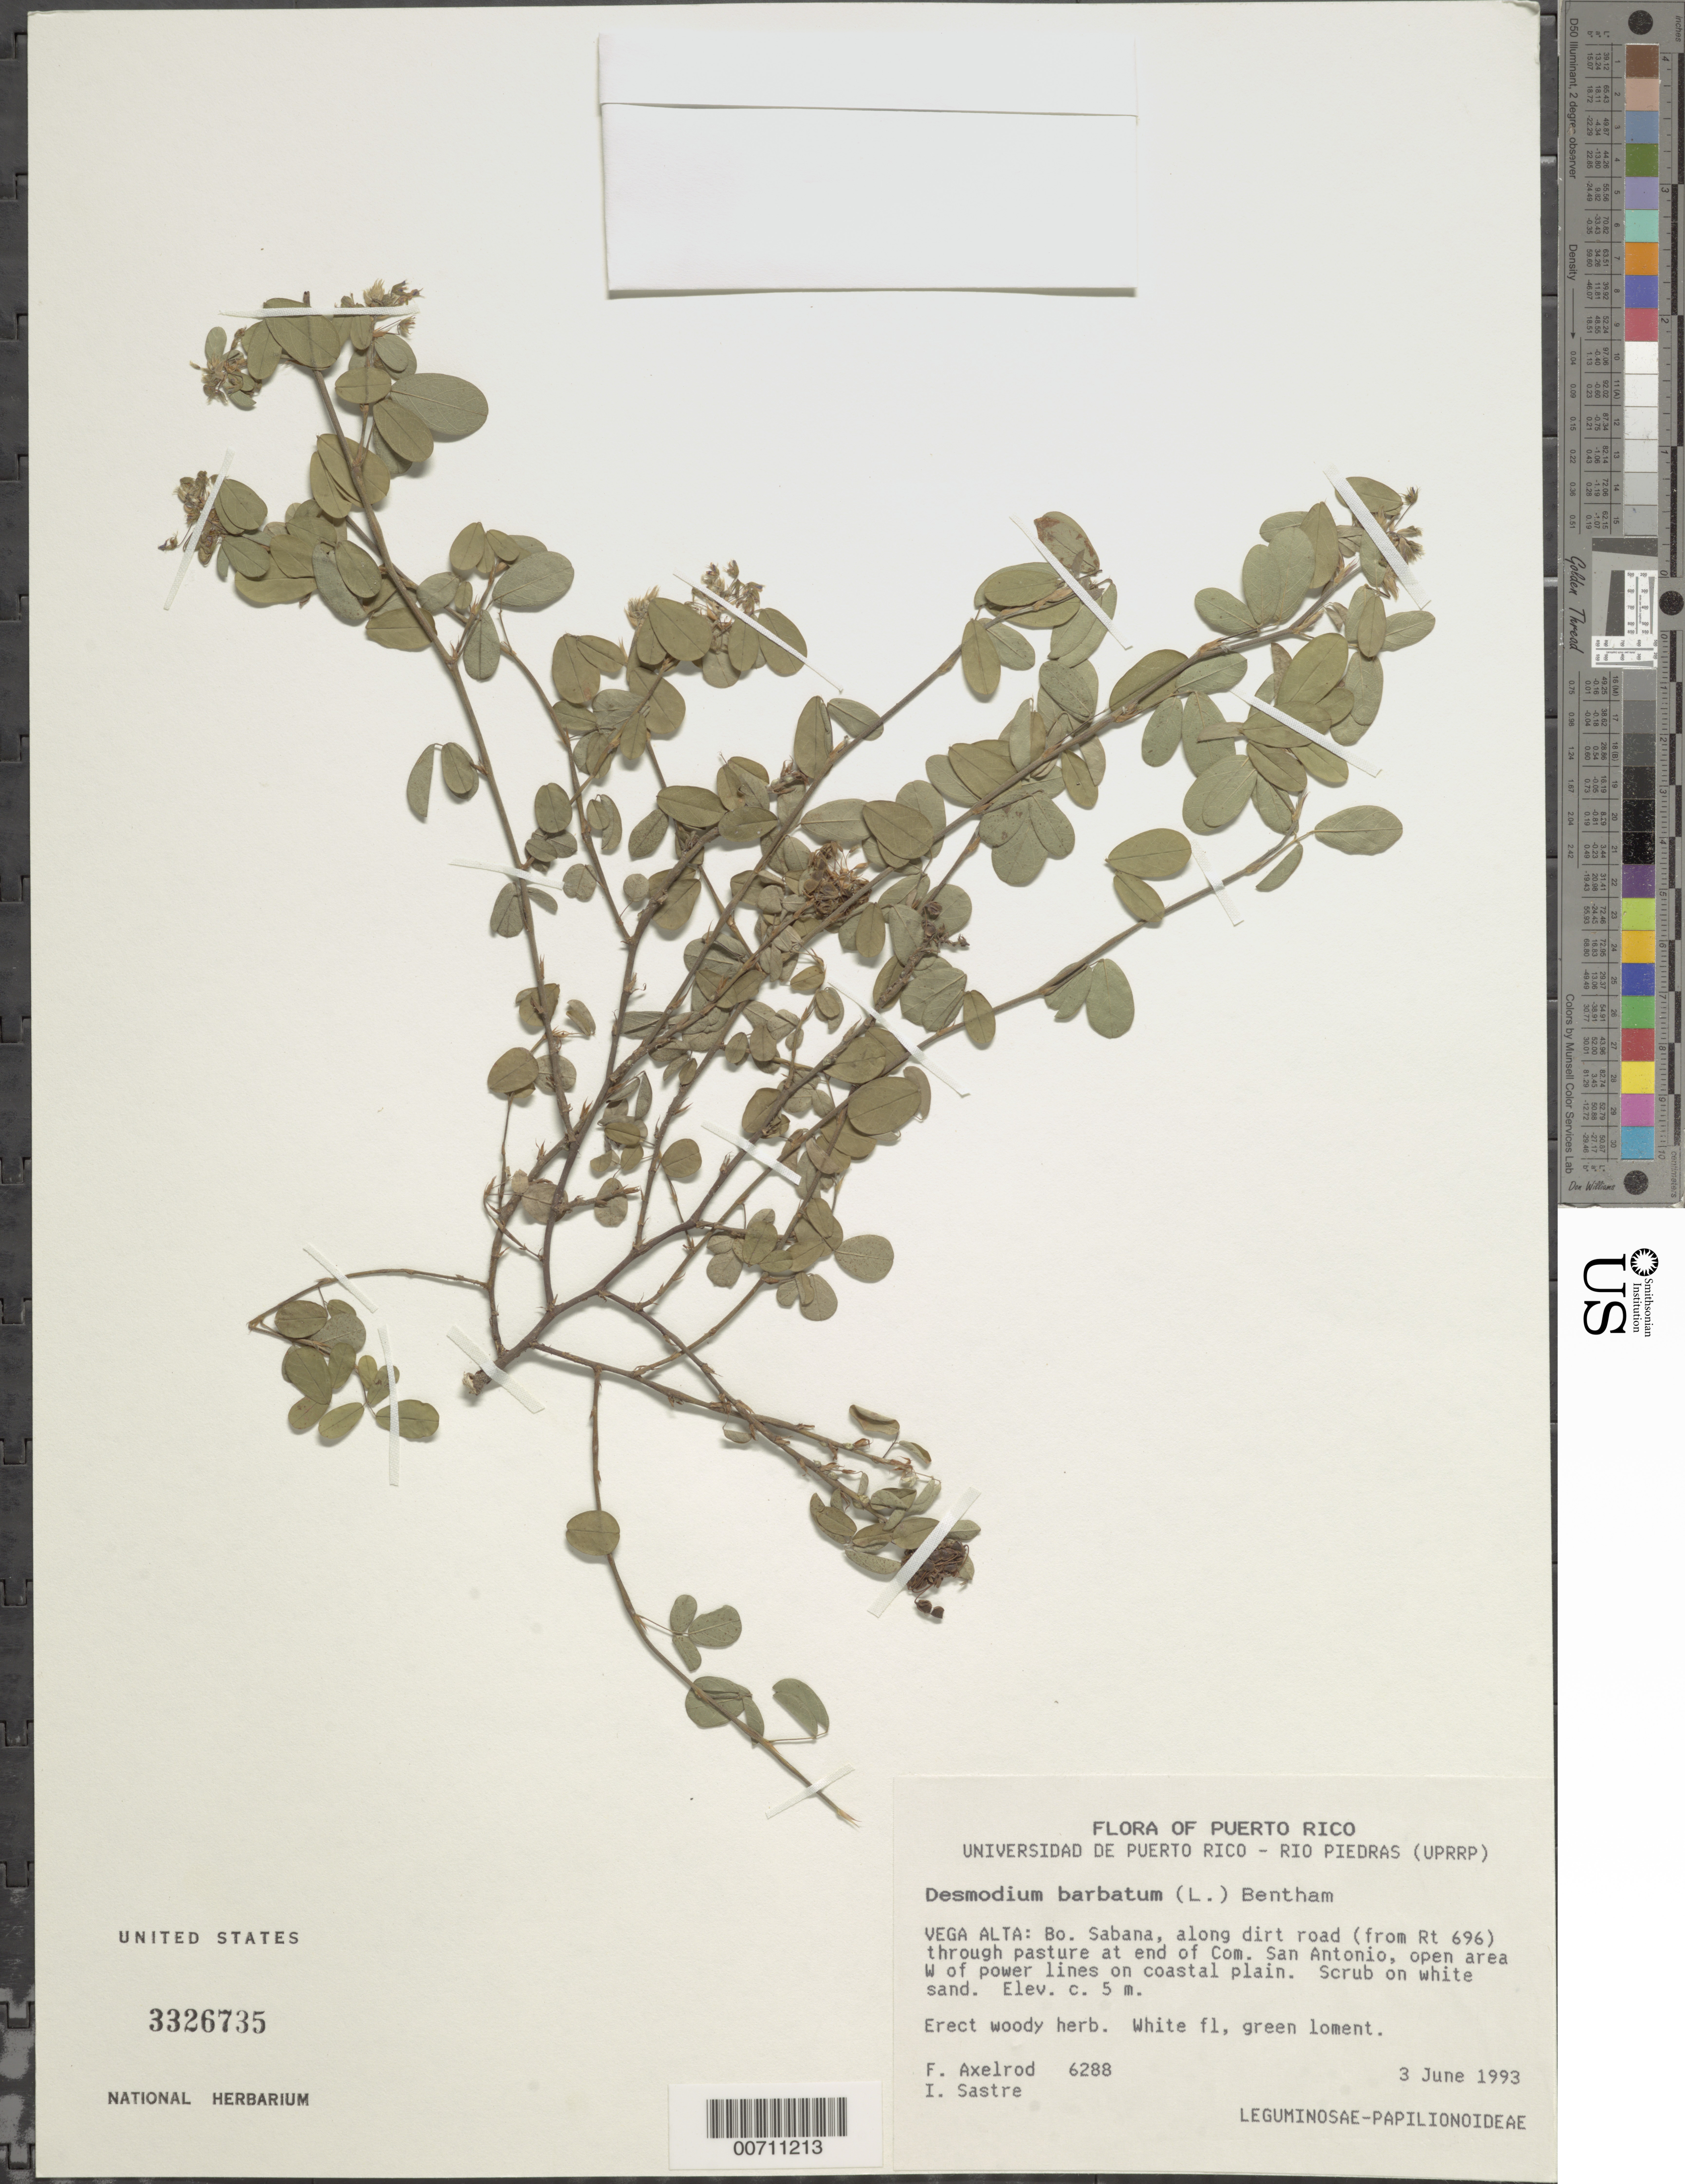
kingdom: Plantae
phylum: Tracheophyta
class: Magnoliopsida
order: Fabales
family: Fabaceae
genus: Grona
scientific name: Grona barbata var. barbata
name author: (L.) H. Ohashi & K. Ohashi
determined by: Strong, Mark T., (BOT), Smithsonian Institution - National Museum of Natural History (UNITED STATES)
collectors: F. S. Axelrod & I. Sastre-de Jesús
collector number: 6288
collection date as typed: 03 Jun 1993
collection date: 1993-06-03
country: Puerto Rico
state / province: Rio Piedras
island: Greater Antilles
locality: Vega Alta: Bo. Sabana, along dirt Rd (from Rt 696) through pasture at end of Com. San Antonio, open area W of power lines on coastal plain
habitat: Scrub in white sand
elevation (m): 5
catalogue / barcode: US 3326735